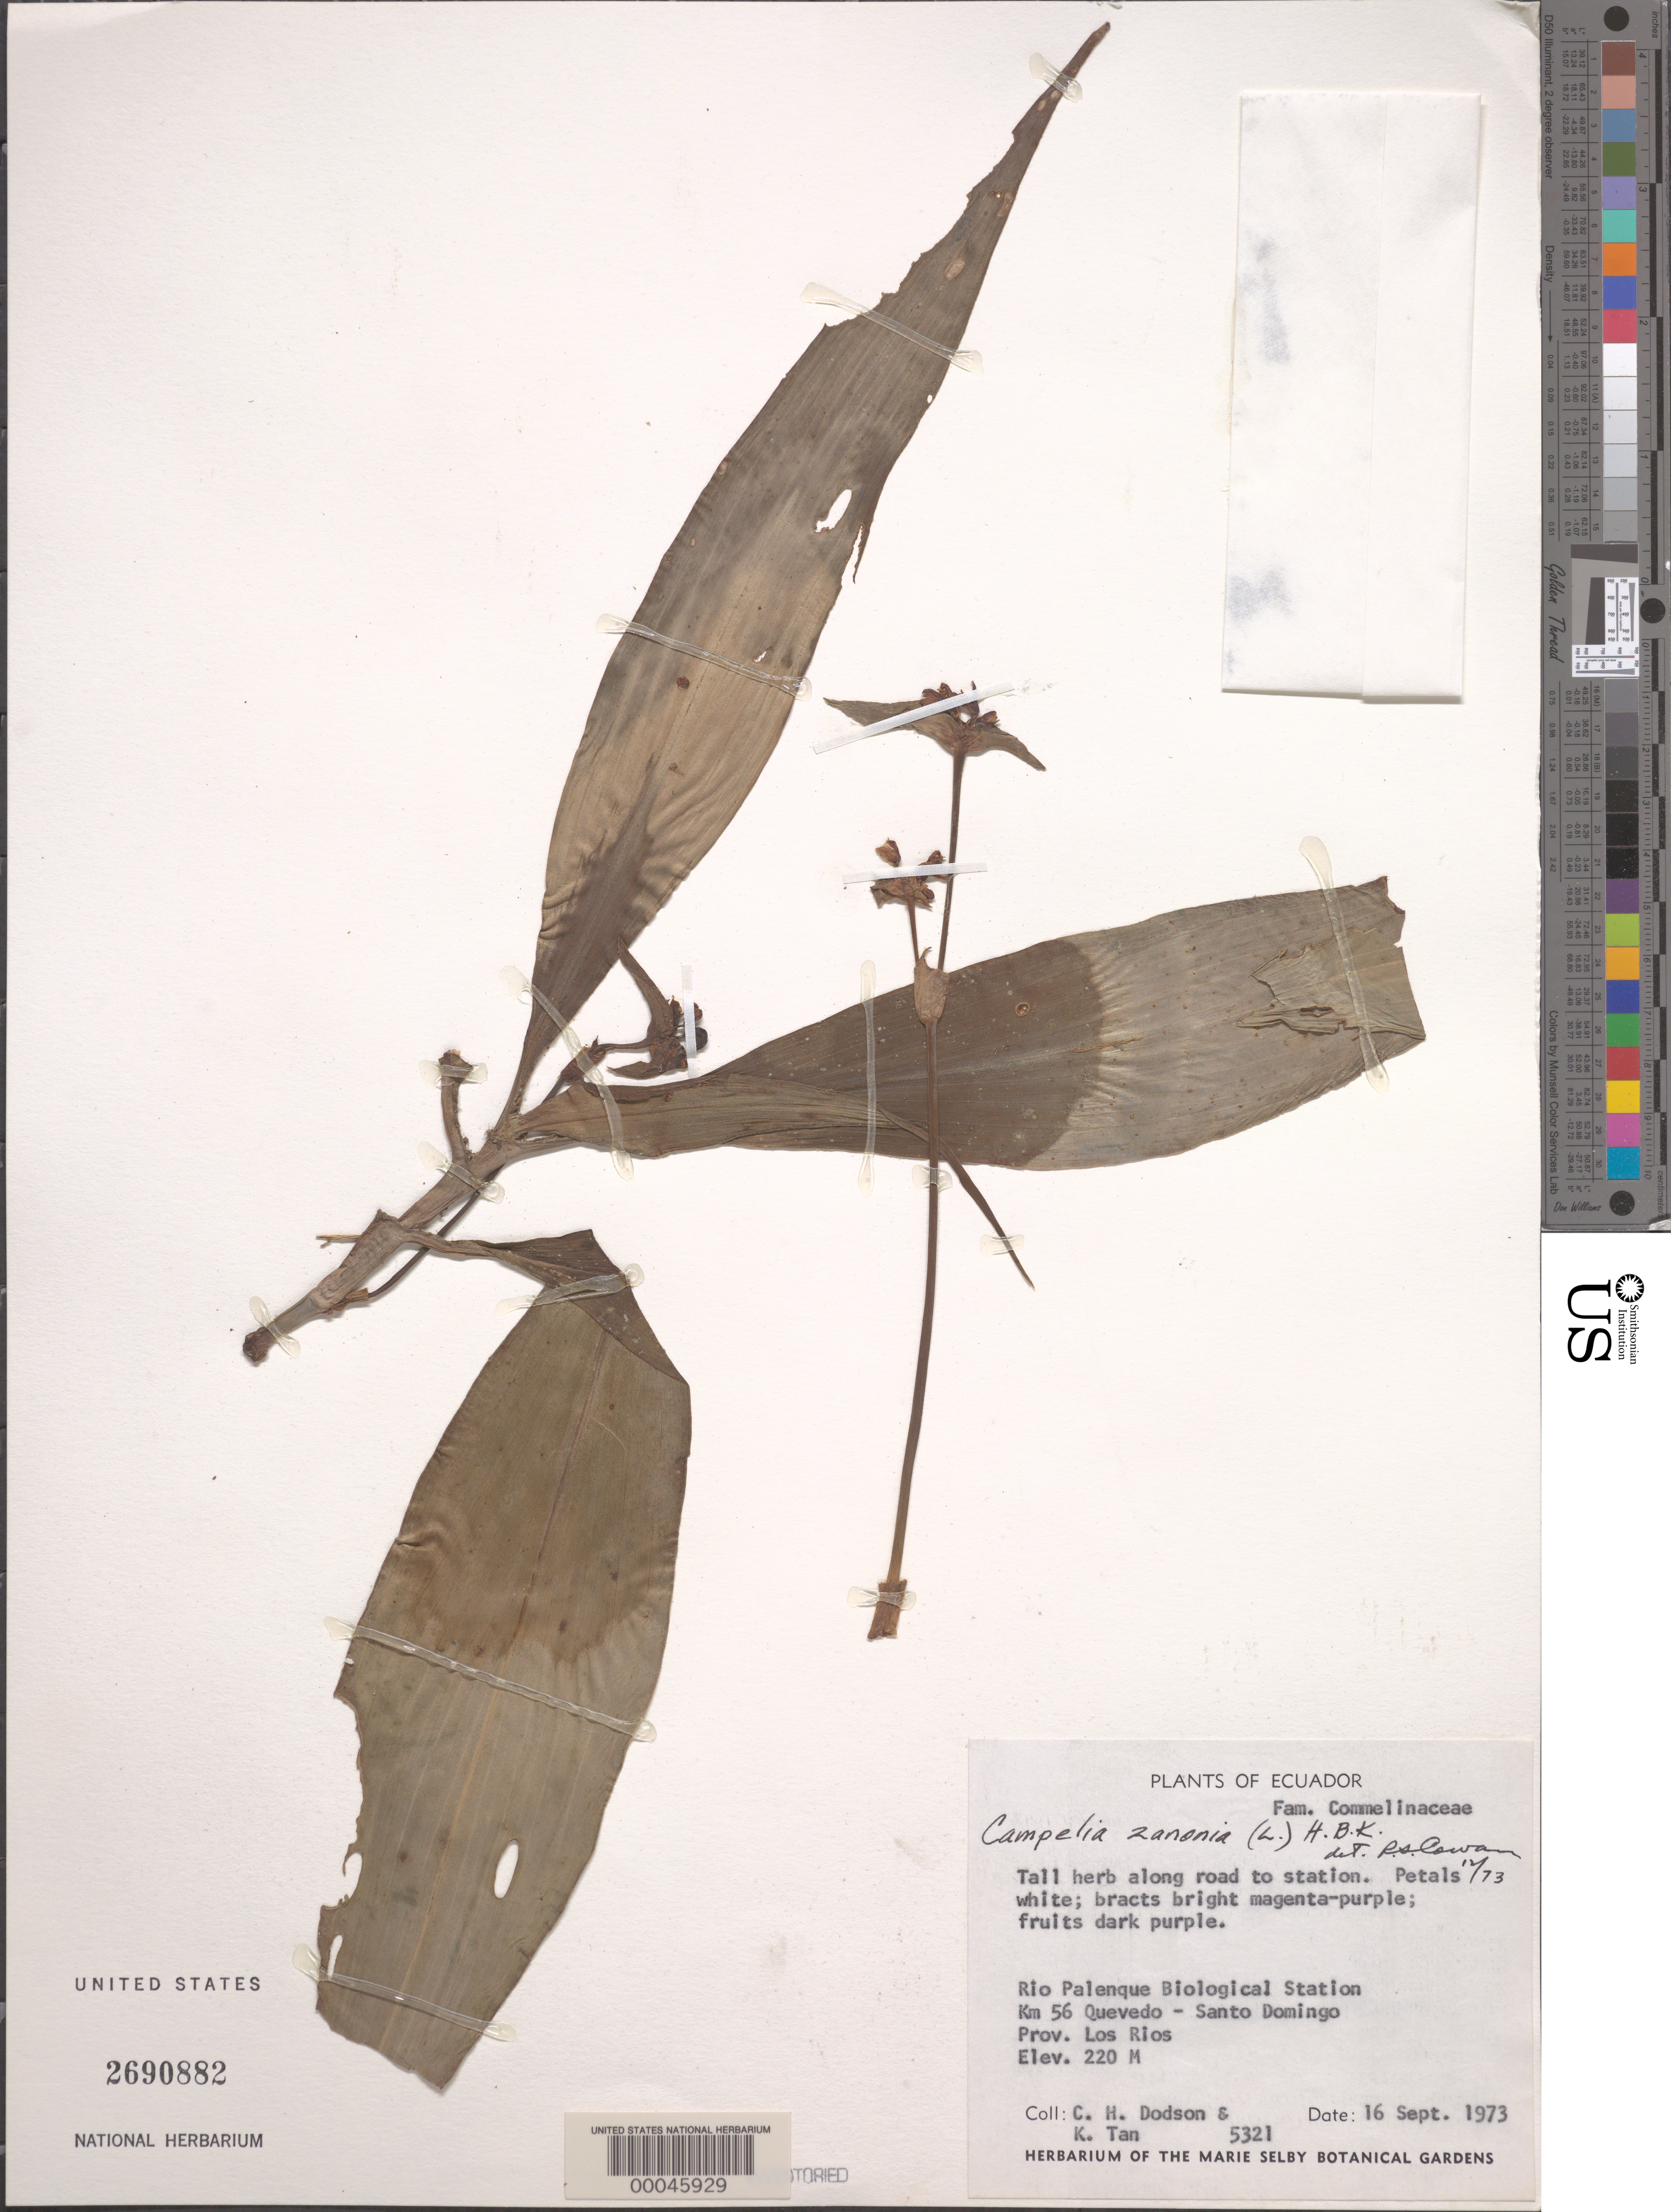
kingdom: Plantae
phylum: Tracheophyta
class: Liliopsida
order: Commelinales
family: Commelinaceae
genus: Tradescantia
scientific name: Tradescantia zanonia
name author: (L.) Sw.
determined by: Cowan, R. S.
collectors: C. H. Dodson & K. Tan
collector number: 5321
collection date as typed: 16 Sep 1973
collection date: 1973-09-16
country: Ecuador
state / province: Los Ríos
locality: Rio palenque Biological station, Quevedo-Santo Domingo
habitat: Roadside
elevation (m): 220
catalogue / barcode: US 2690882